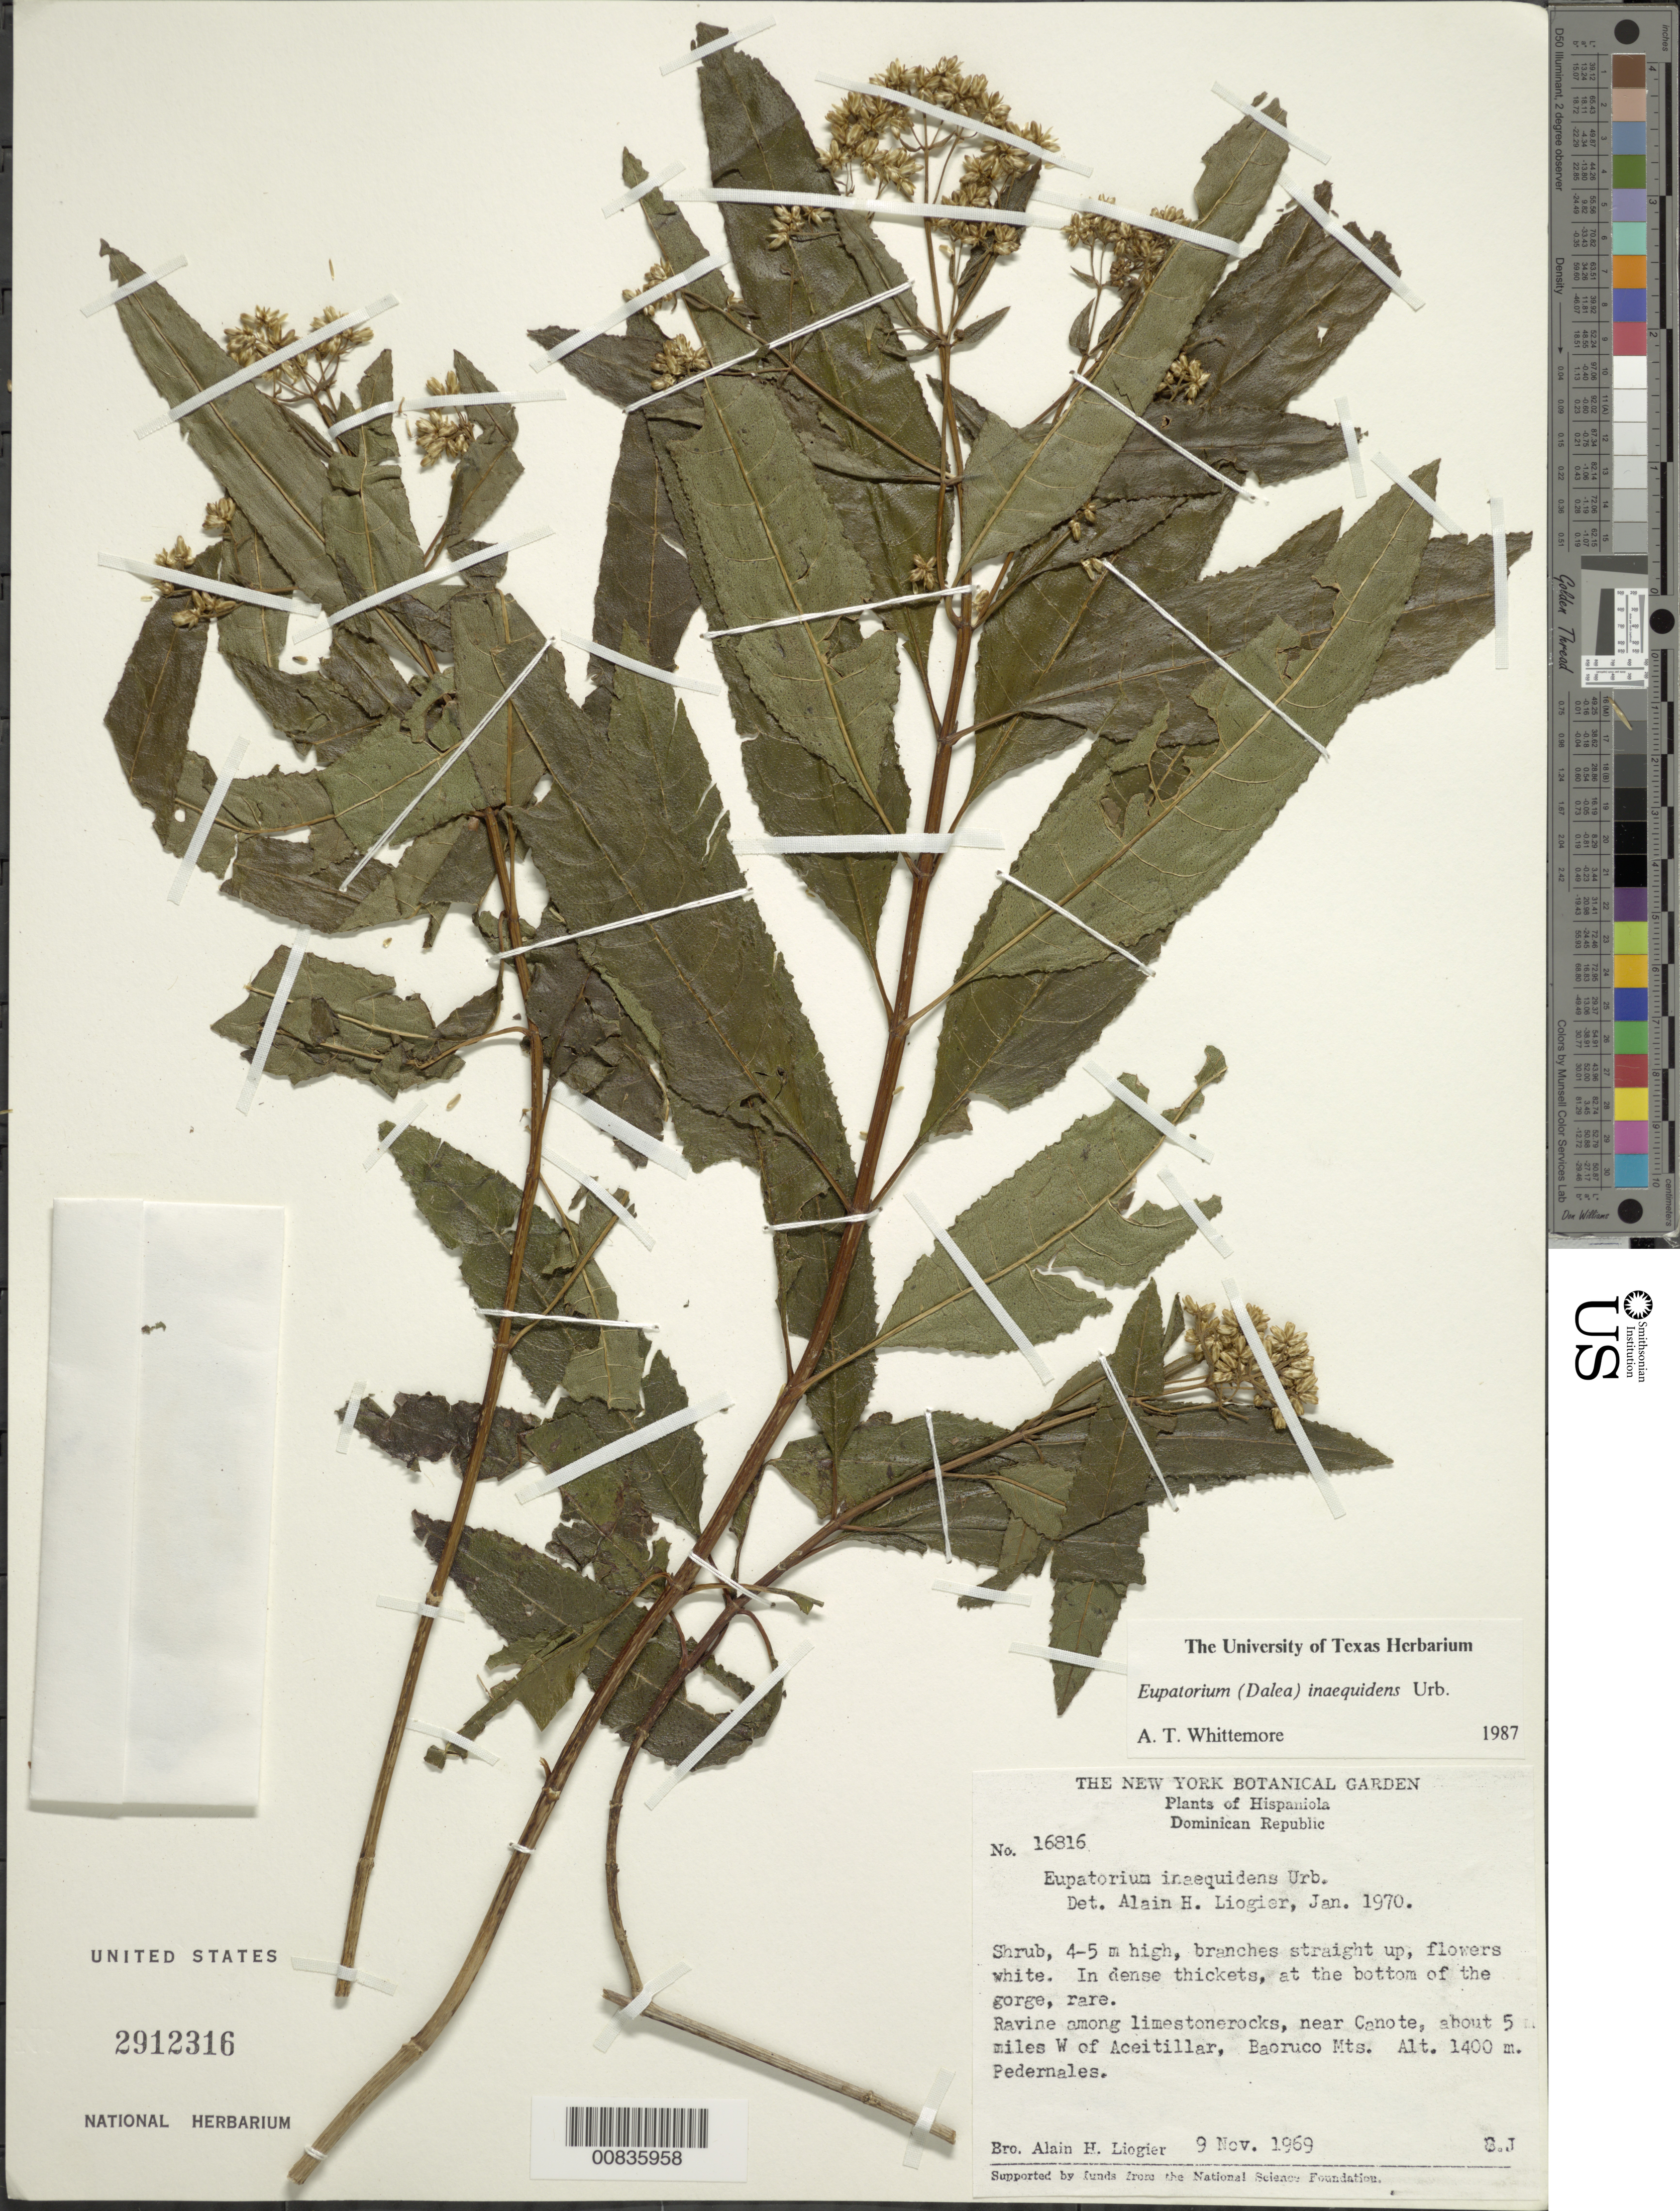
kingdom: Plantae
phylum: Tracheophyta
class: Magnoliopsida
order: Asterales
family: Asteraceae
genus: Critonia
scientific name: Critonia inaequidens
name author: (Urb.) R.M. King & H. Rob.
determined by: Whittemore, A. T.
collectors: A. H. Liogier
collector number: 16816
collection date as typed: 09 Nov 1969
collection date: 1969-11-09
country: Dominican Republic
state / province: Pedernales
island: Hispaniola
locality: Near Canote, about 5 miles W of Aceitillar, Baoruco Mts.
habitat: In dense thickets at the bottom of thte gorge, in ravine among limestone rocks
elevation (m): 1400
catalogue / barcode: US 2912316